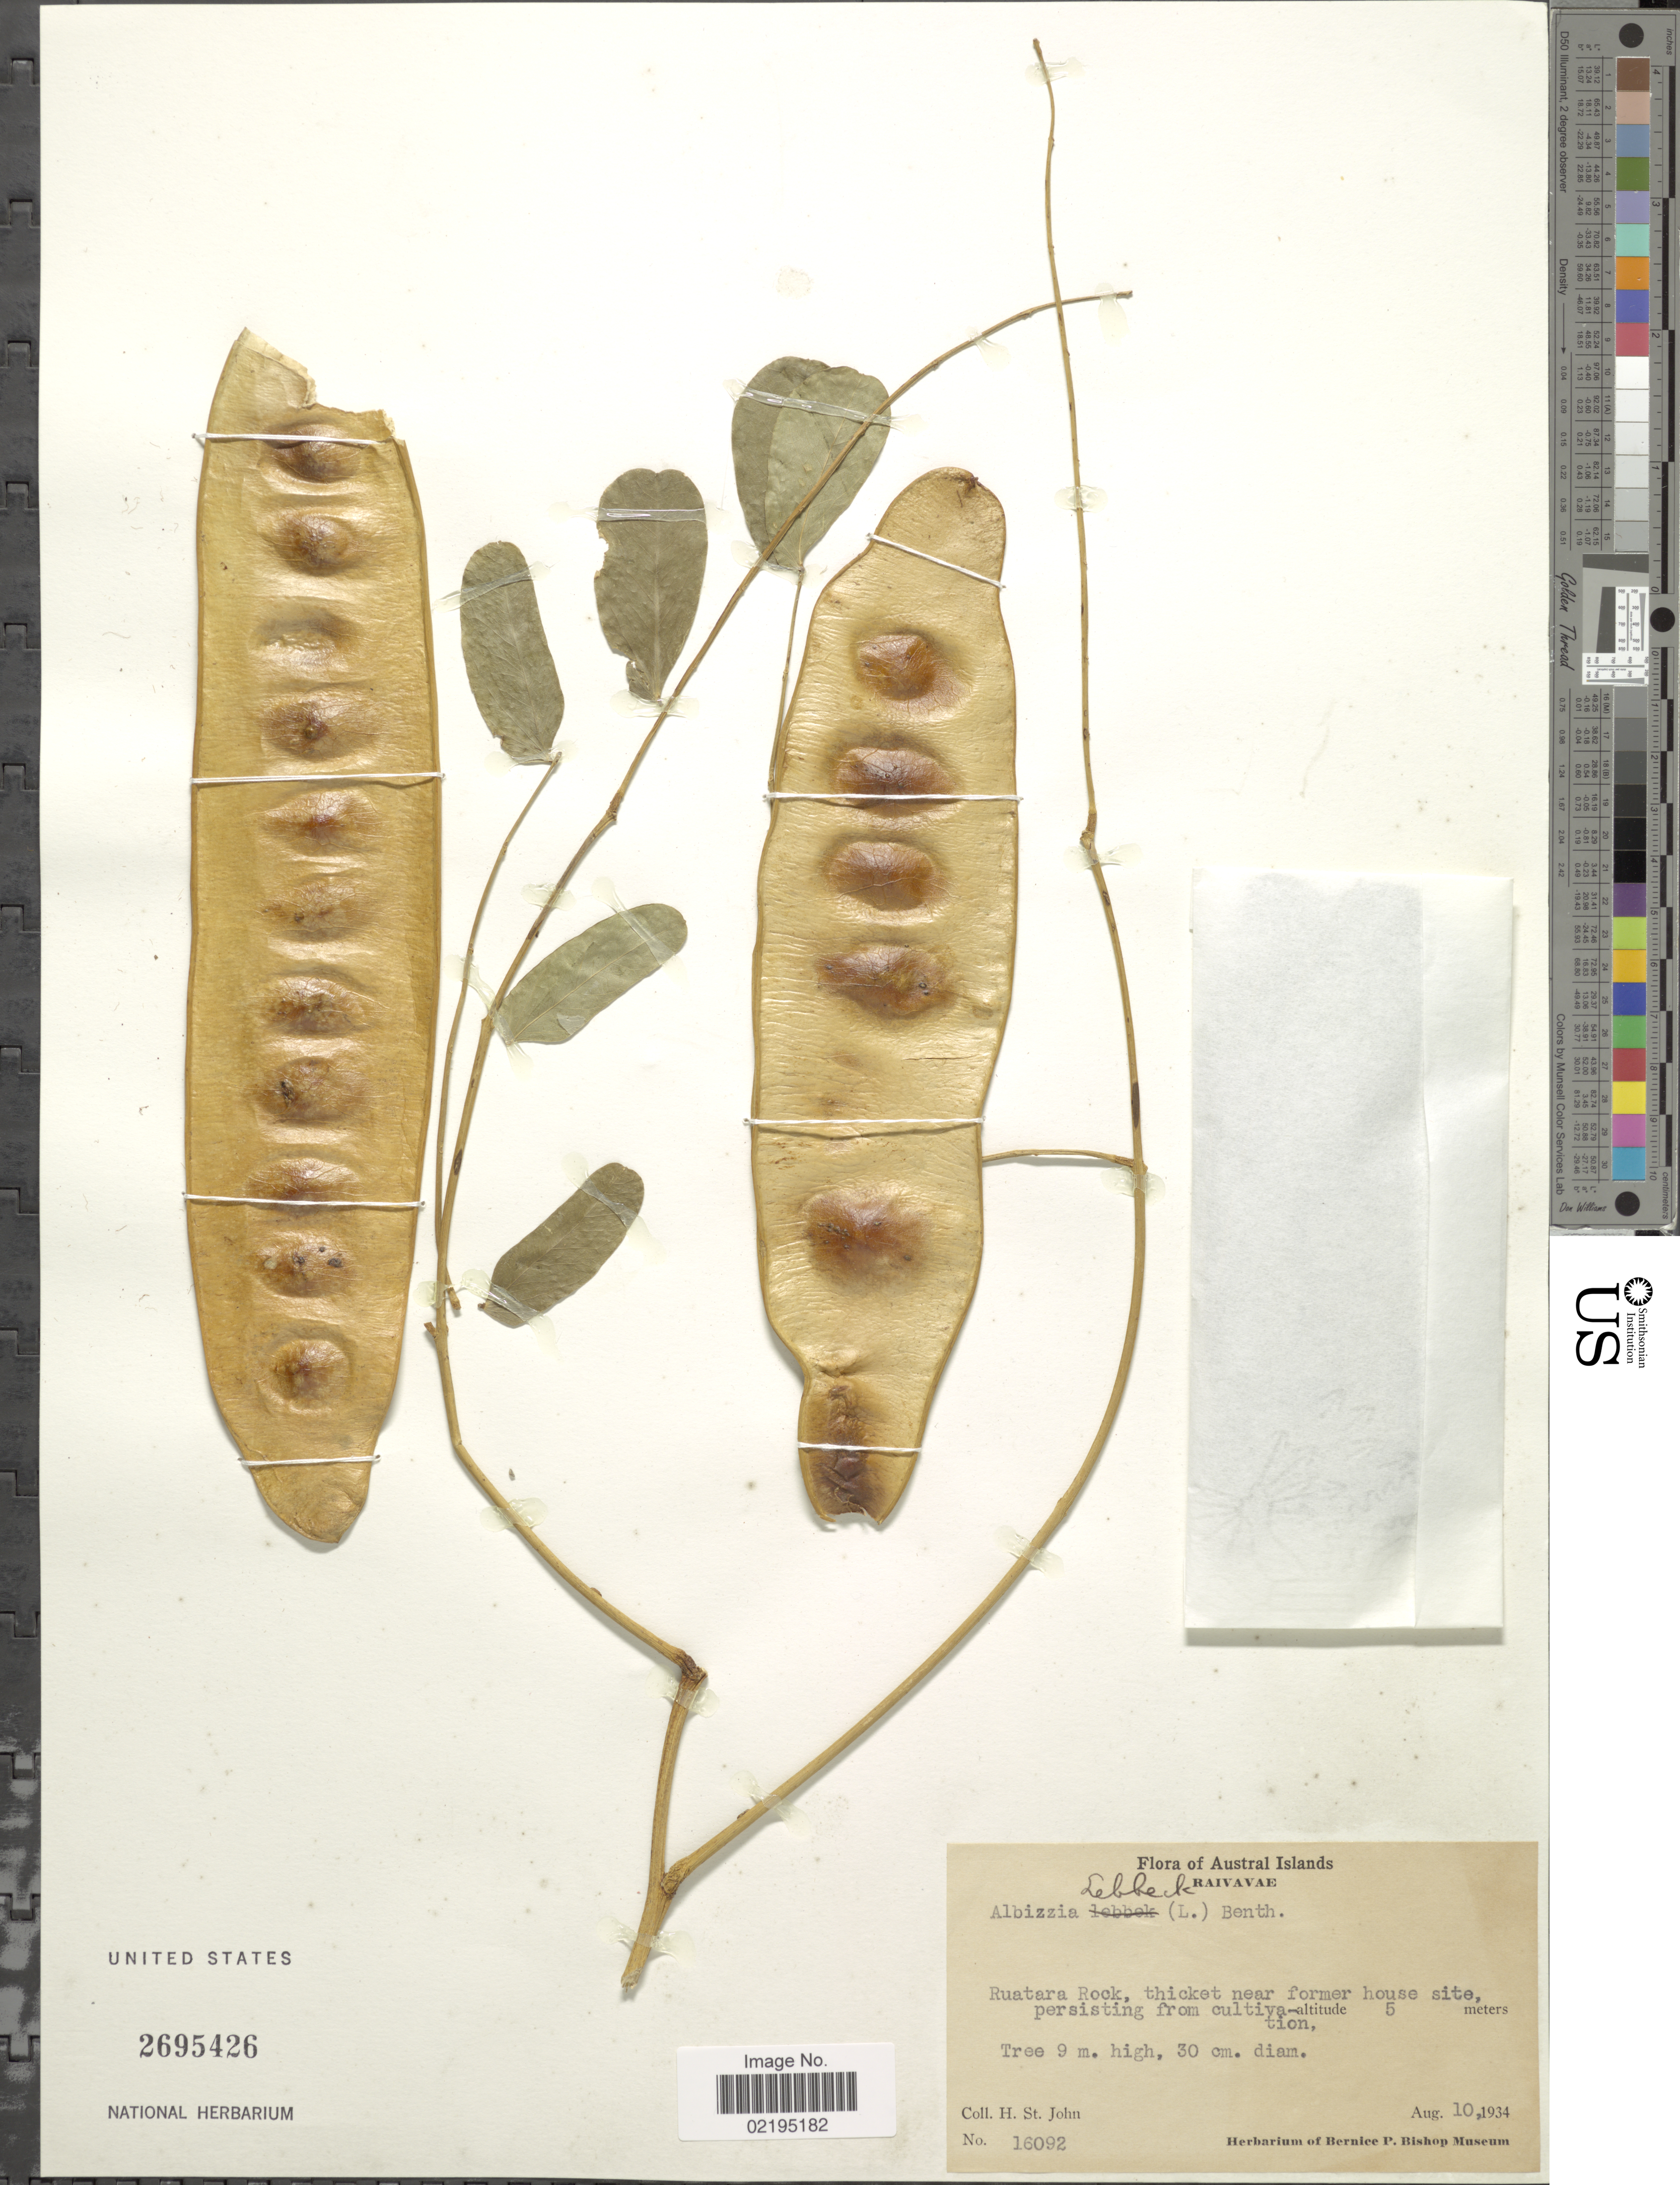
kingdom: Plantae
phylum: Tracheophyta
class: Magnoliopsida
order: Fabales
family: Fabaceae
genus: Albizia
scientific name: Albizia lebbeck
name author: (L.) Benth.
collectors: H. St. John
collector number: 16092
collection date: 1934-08-10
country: French Polynesia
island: Raivavae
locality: Austral Islands, Raivavae, Ruatara Rock, thicket near former house site, persisting from cultivation.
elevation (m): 5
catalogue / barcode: US 2695426